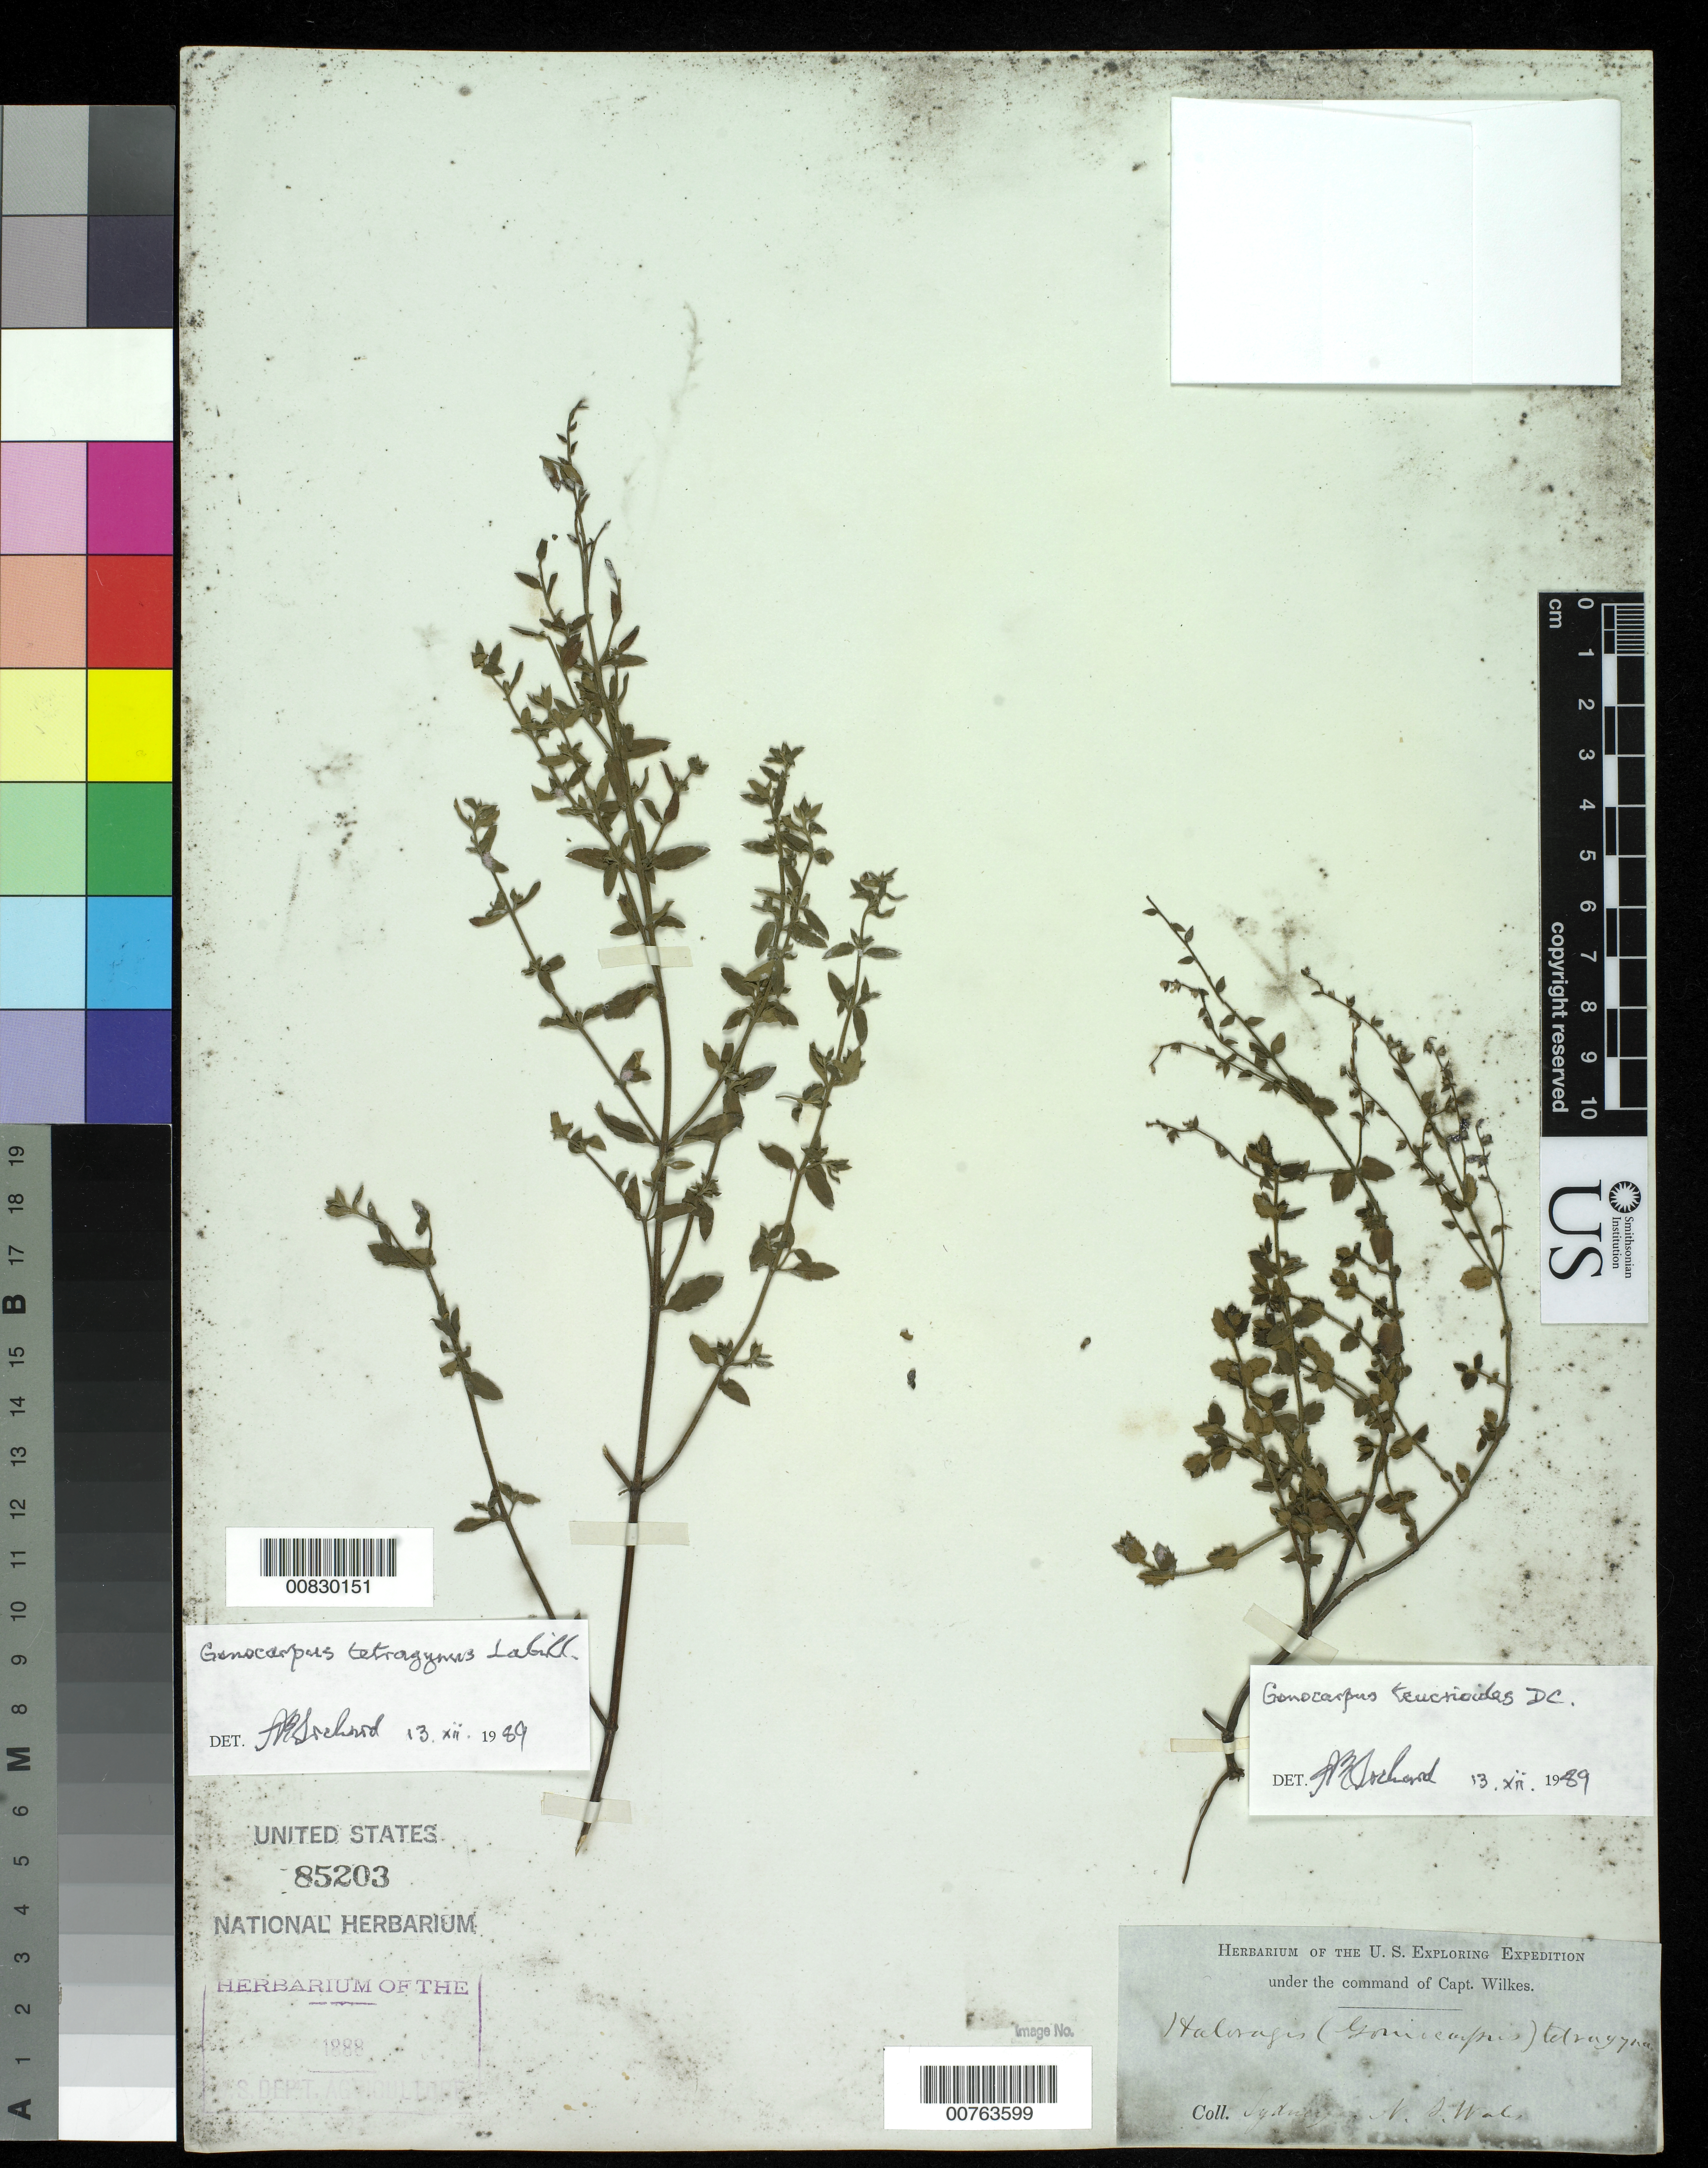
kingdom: Plantae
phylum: Tracheophyta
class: Magnoliopsida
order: Myrtales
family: Myrtaceae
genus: Angophora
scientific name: Angophora bakeri subsp. bakeri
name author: E.C. Hall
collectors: Wilkes Explor. Exped.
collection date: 1838/1842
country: Australia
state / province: New South Wales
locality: Hunter's River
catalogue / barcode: US 85251